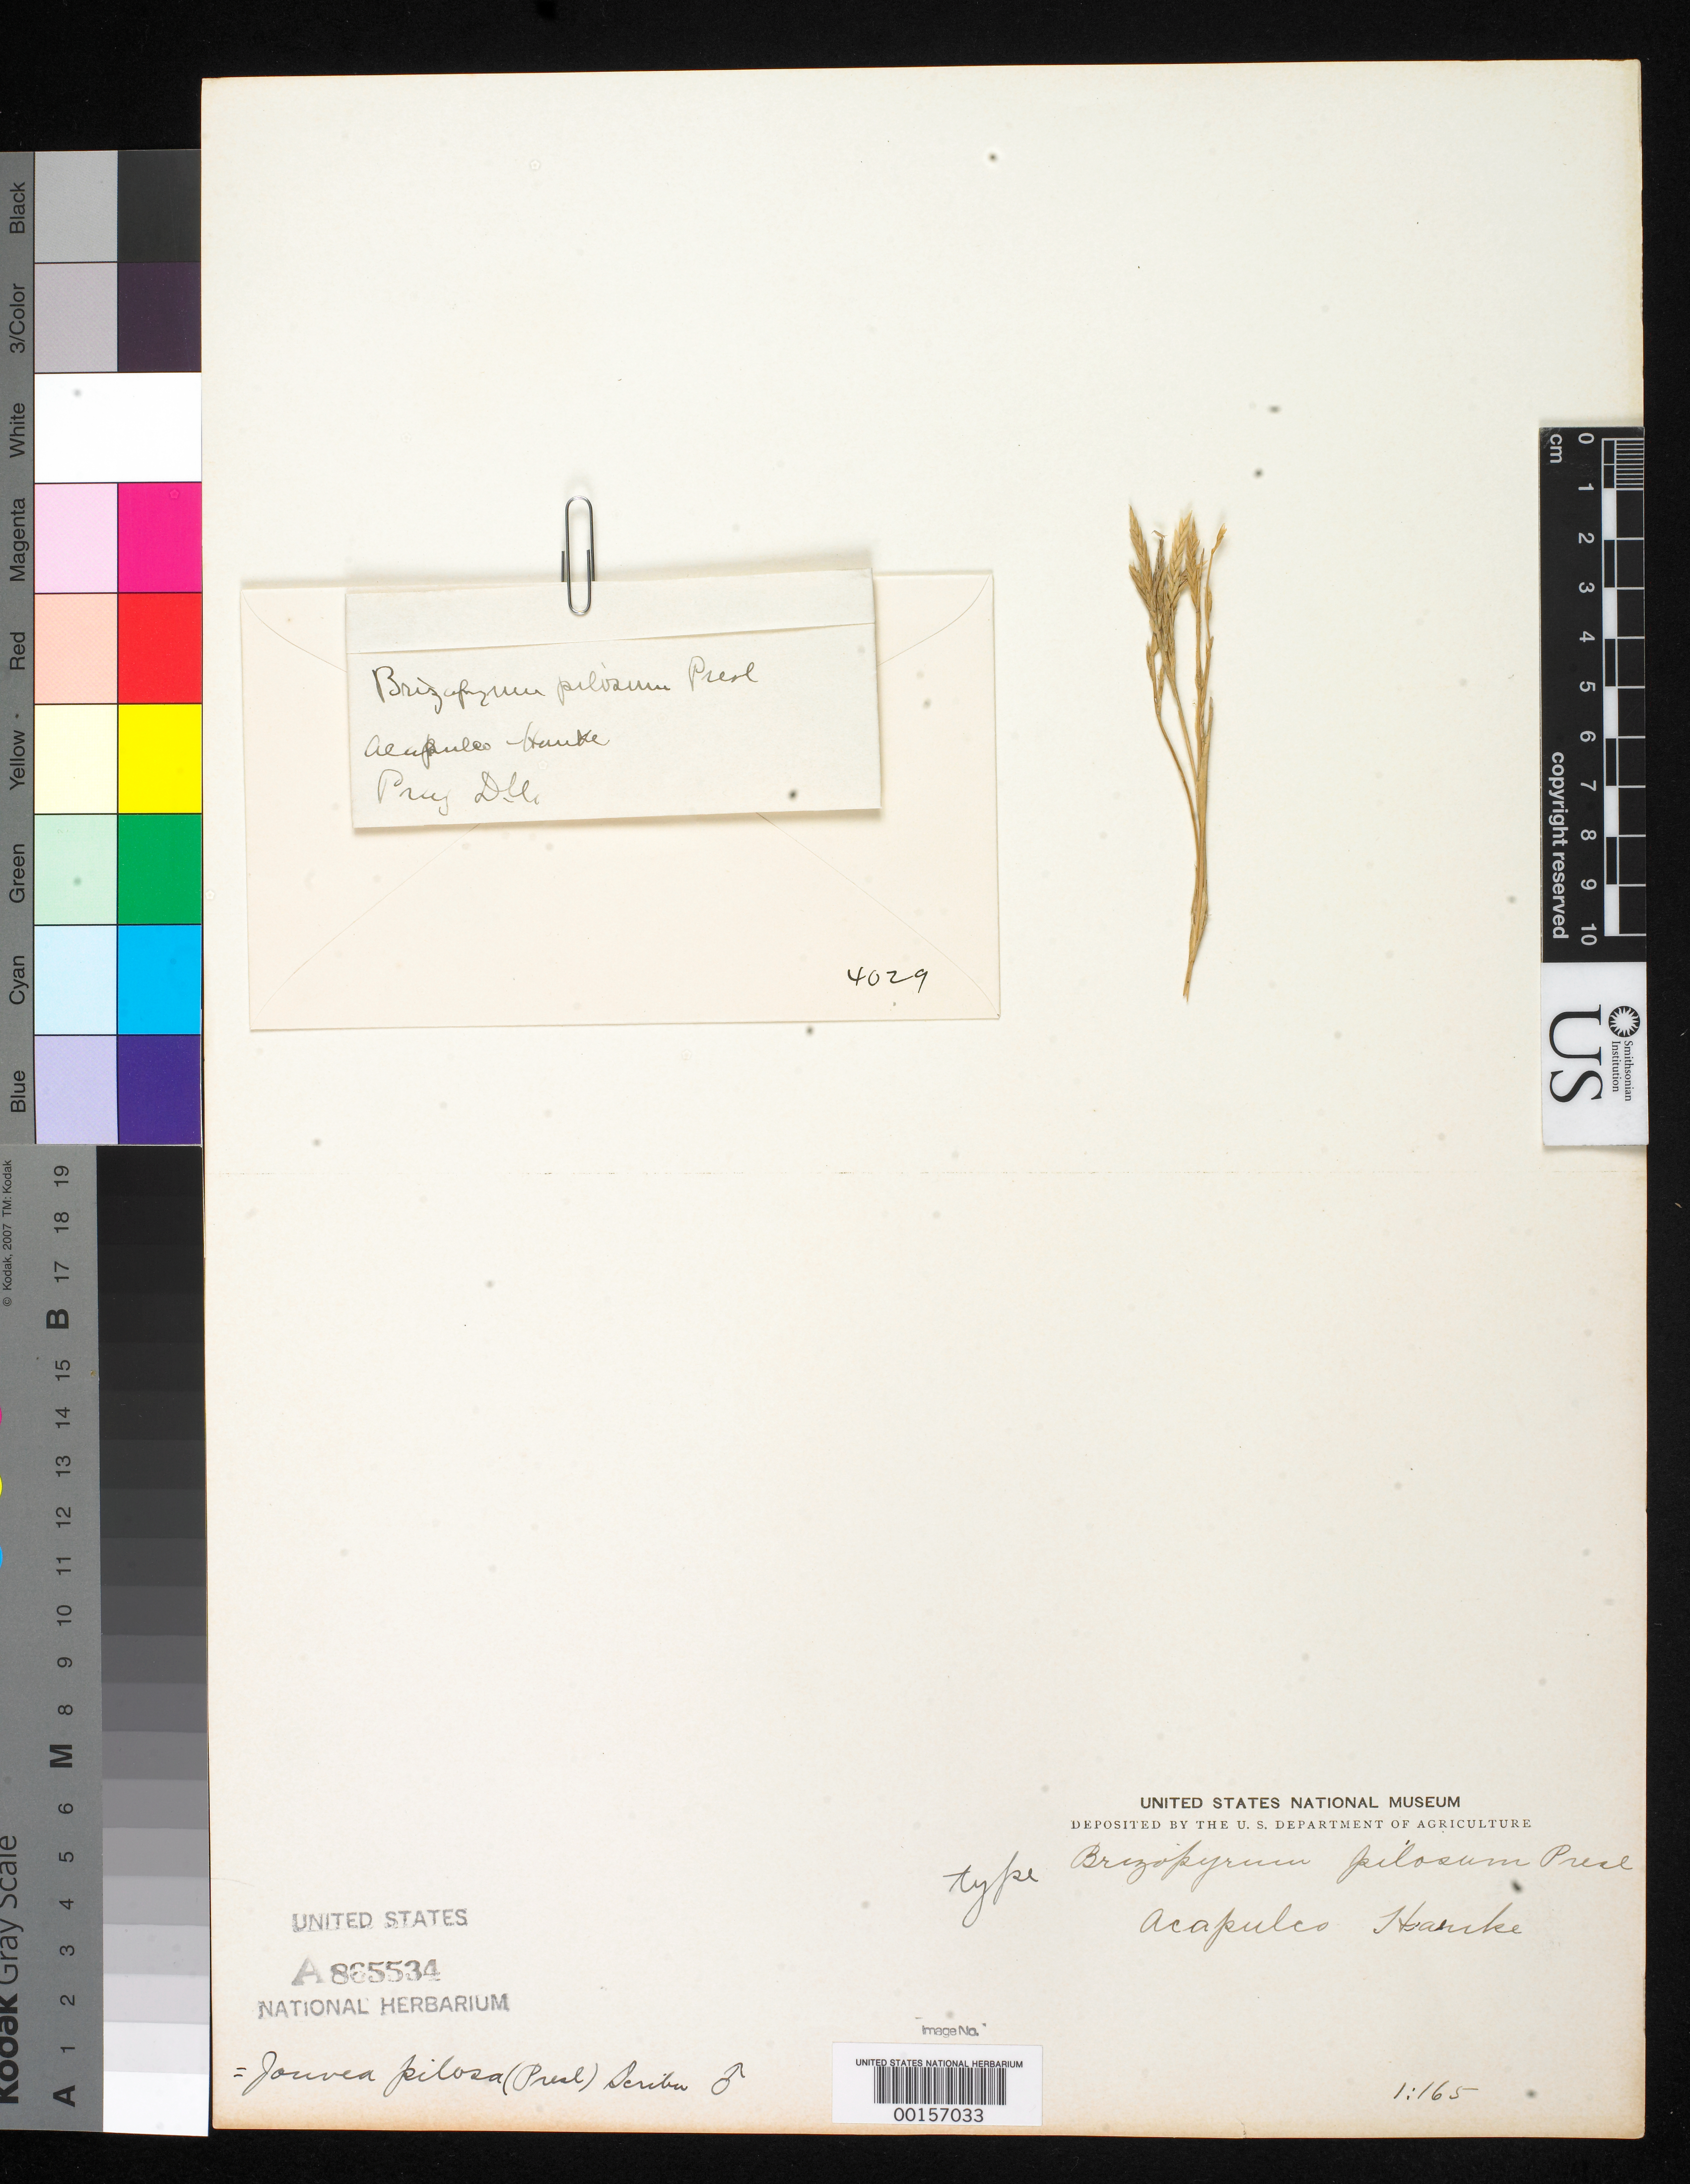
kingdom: Plantae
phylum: Tracheophyta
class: Liliopsida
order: Poales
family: Poaceae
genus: Brizopyrum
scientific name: Brizopyrum pilosum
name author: J. Presl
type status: Type Fragment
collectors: T. P. X. Haenke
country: Mexico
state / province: Guerrero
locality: Acapulco.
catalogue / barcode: US 865534A